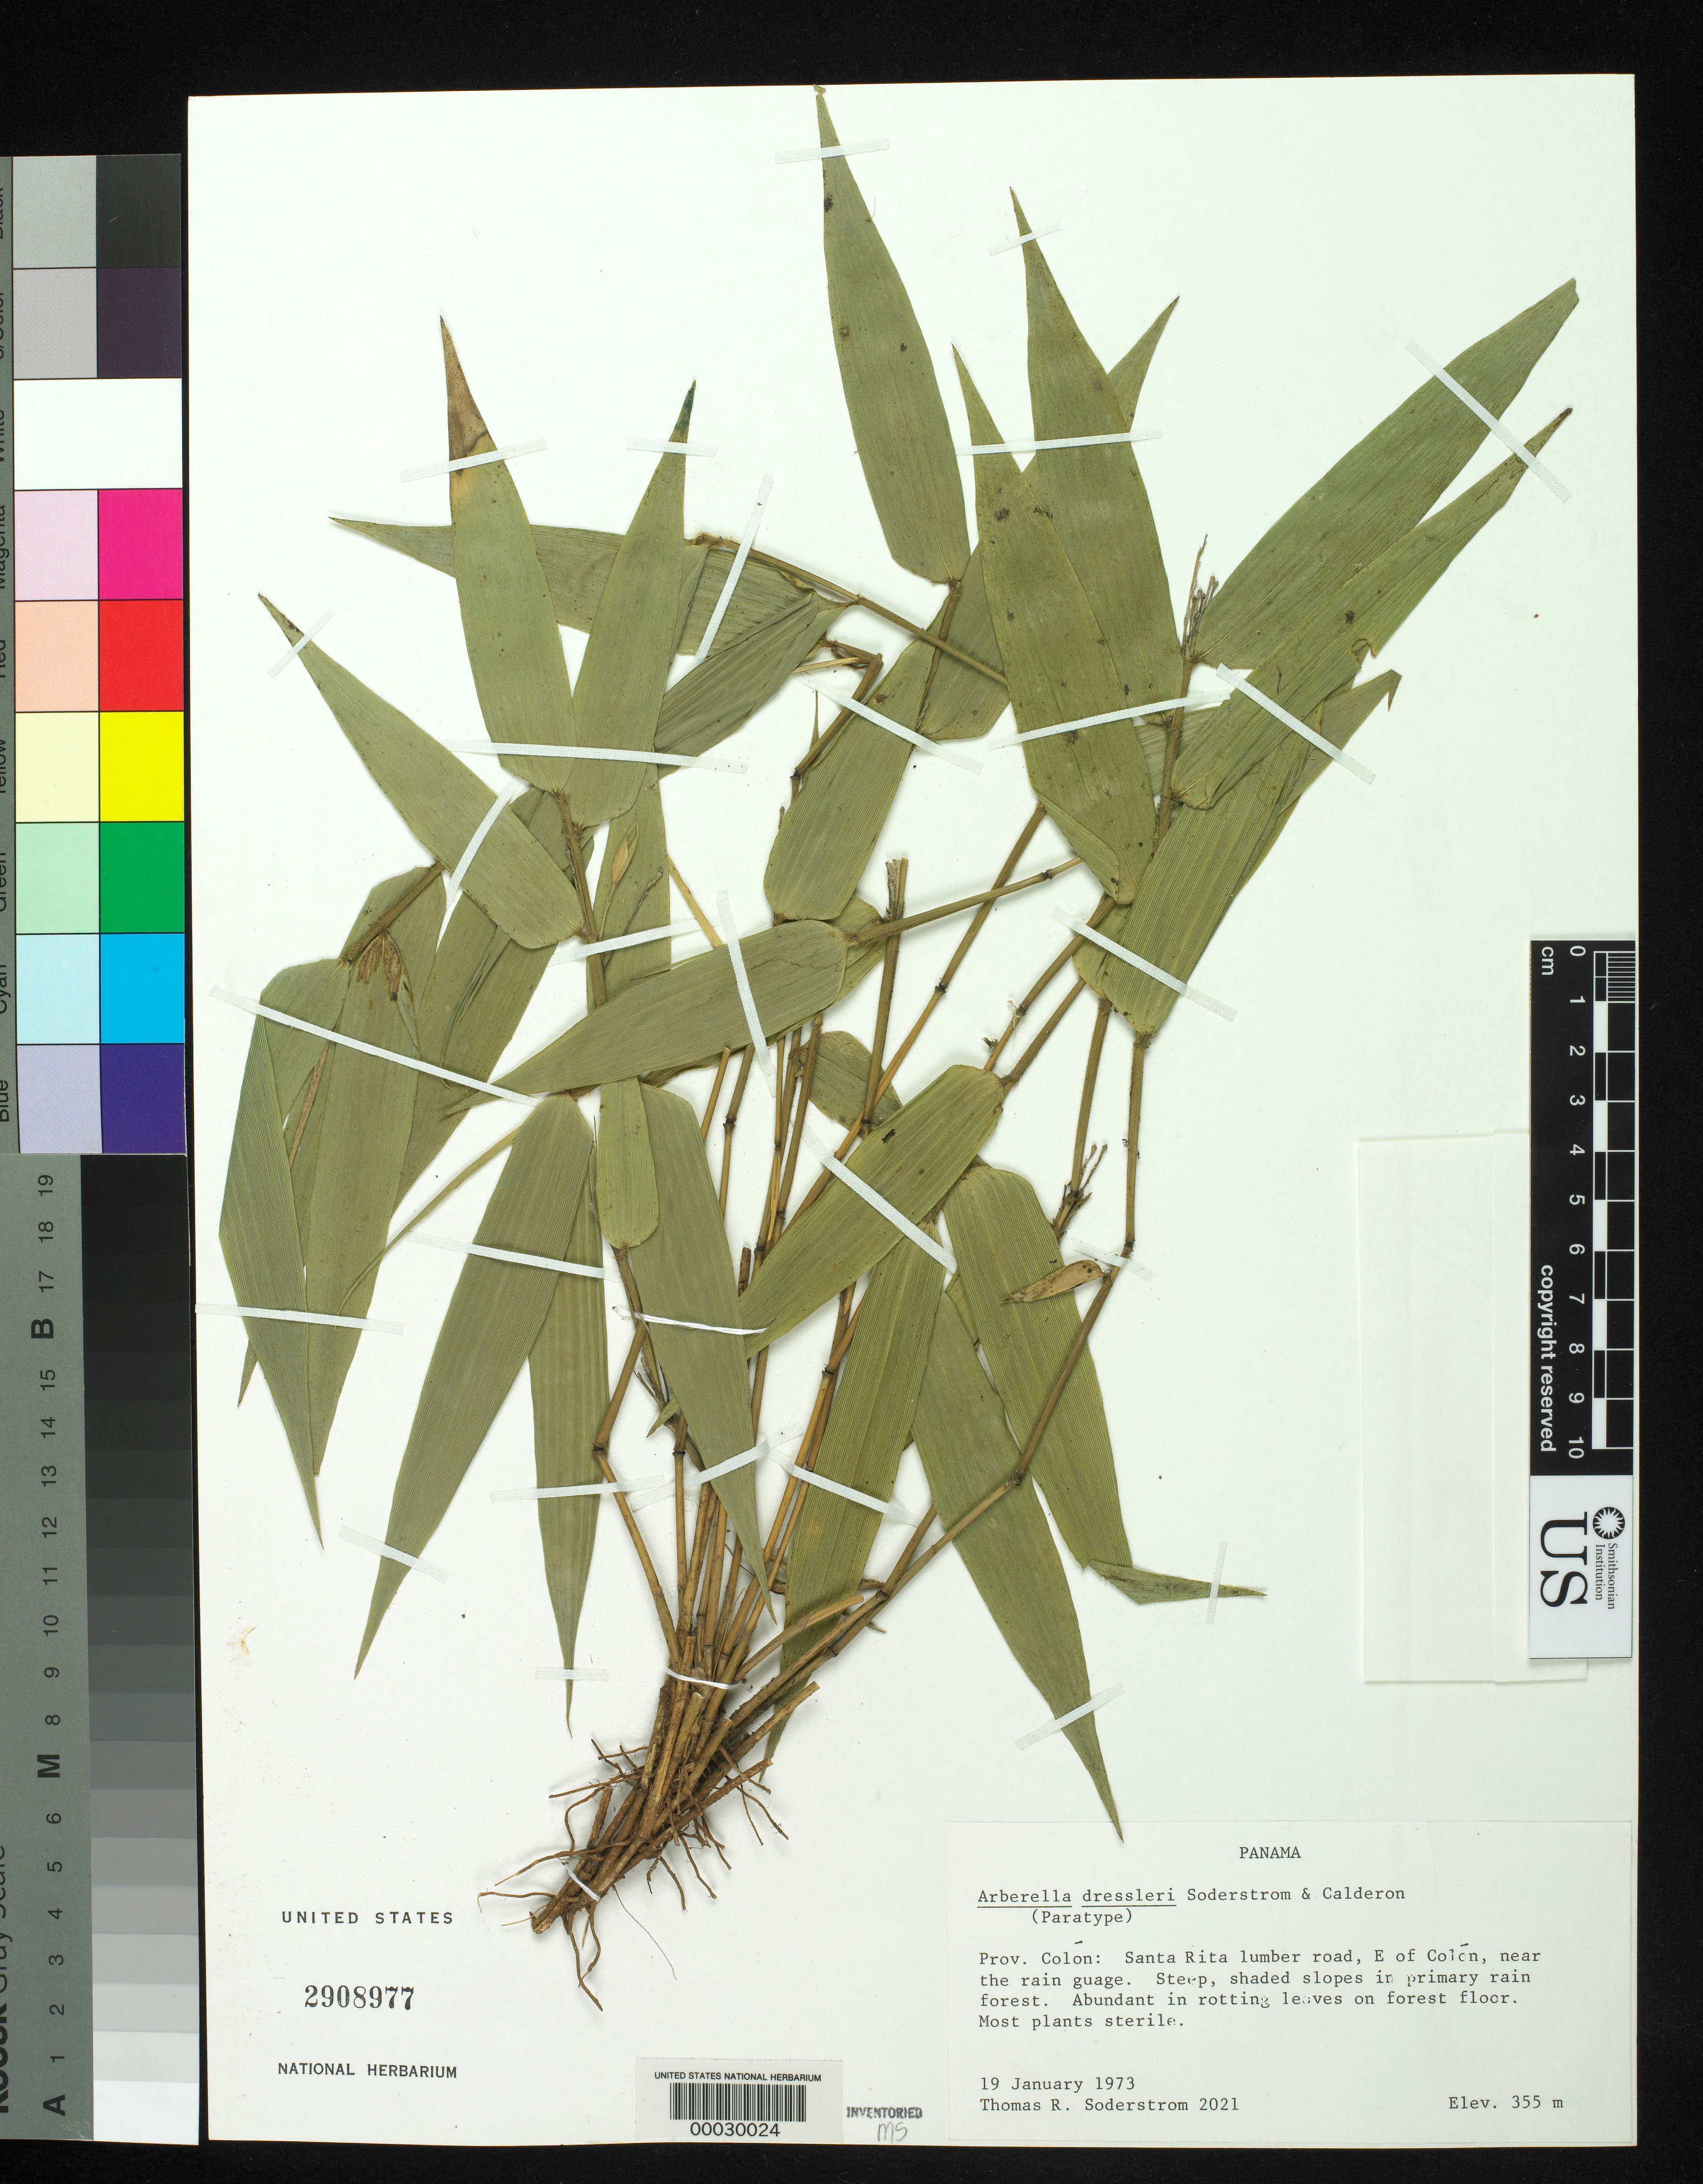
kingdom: Plantae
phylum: Tracheophyta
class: Liliopsida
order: Poales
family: Poaceae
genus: Arberella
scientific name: Arberella dressleri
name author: C. E. Calderón & Soderstr.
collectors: T. R. Soderstrom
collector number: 2021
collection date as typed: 19 Jan 1973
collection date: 1973-01-19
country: Panama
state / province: Colón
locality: Santa Rita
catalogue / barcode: US 2908977